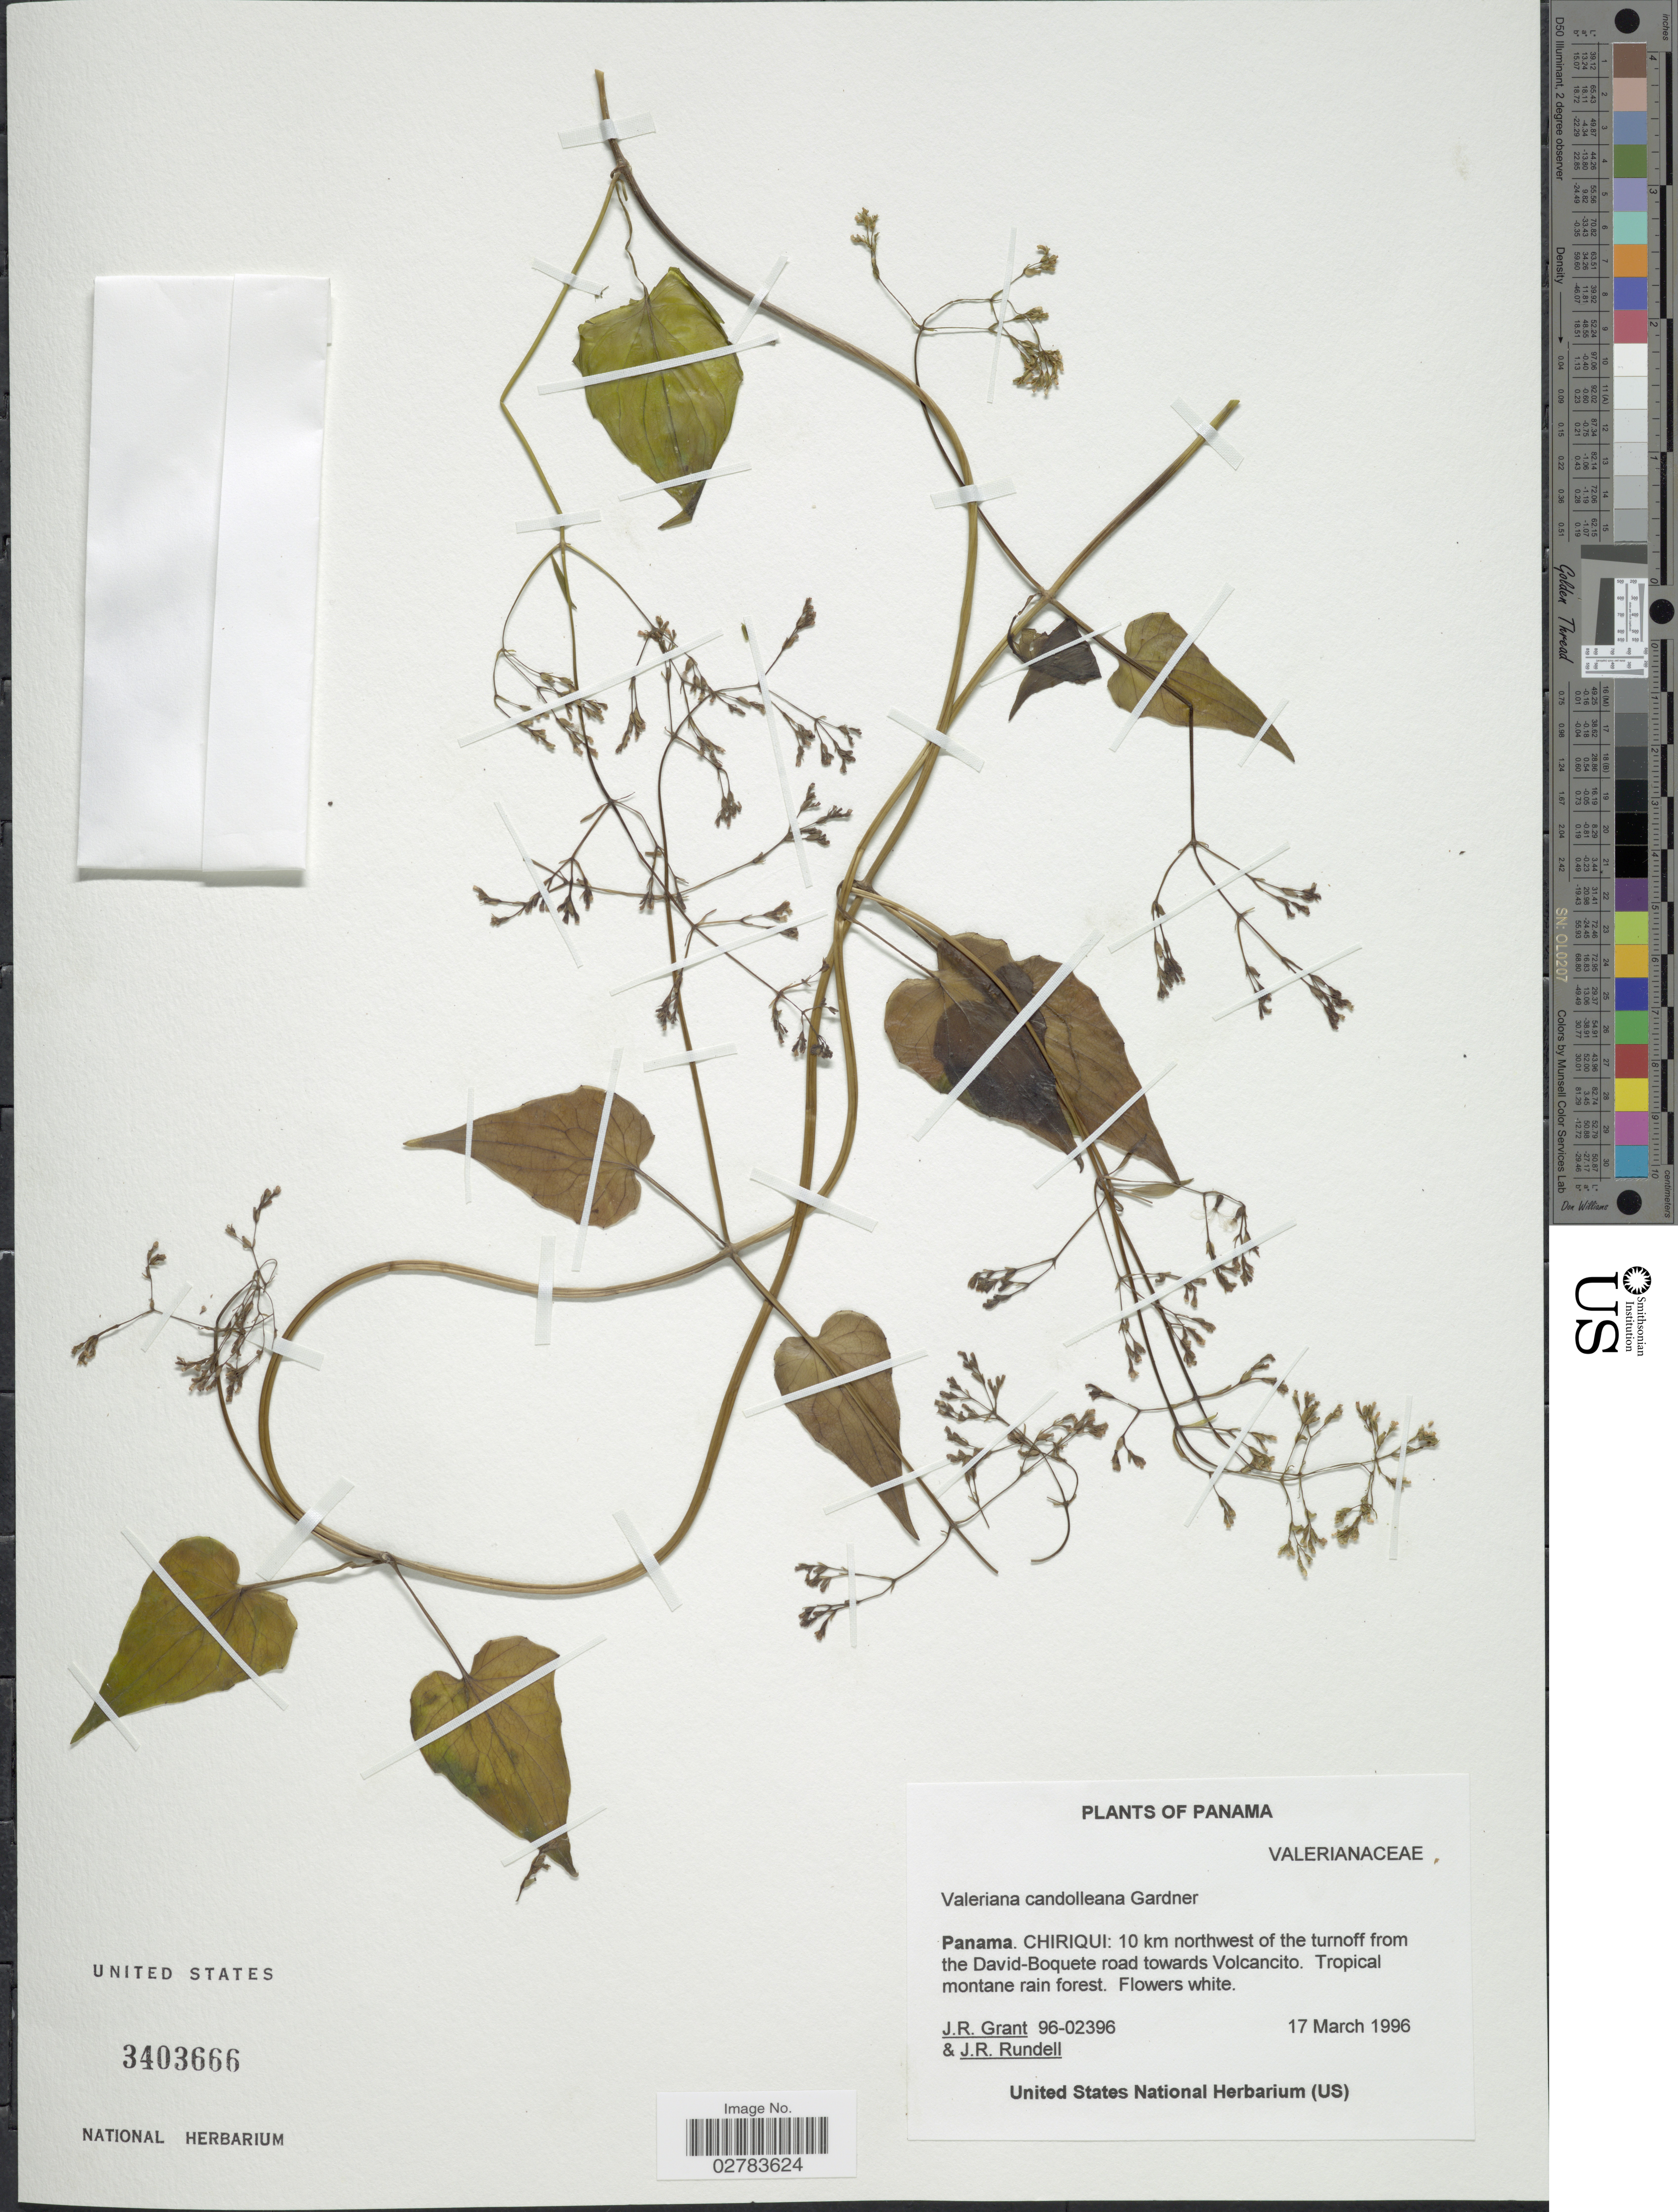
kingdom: Plantae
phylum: Tracheophyta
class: Magnoliopsida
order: Dipsacales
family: Caprifoliaceae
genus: Valeriana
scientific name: Valeriana candolleana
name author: Gardner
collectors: J. Grant & J. R. Rundell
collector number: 96-02396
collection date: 1996-03-17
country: Panama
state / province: Chiriqui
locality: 10 km northwest of the turnoff from the David-Boquete road towards Volcancito.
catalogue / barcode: US 3403666